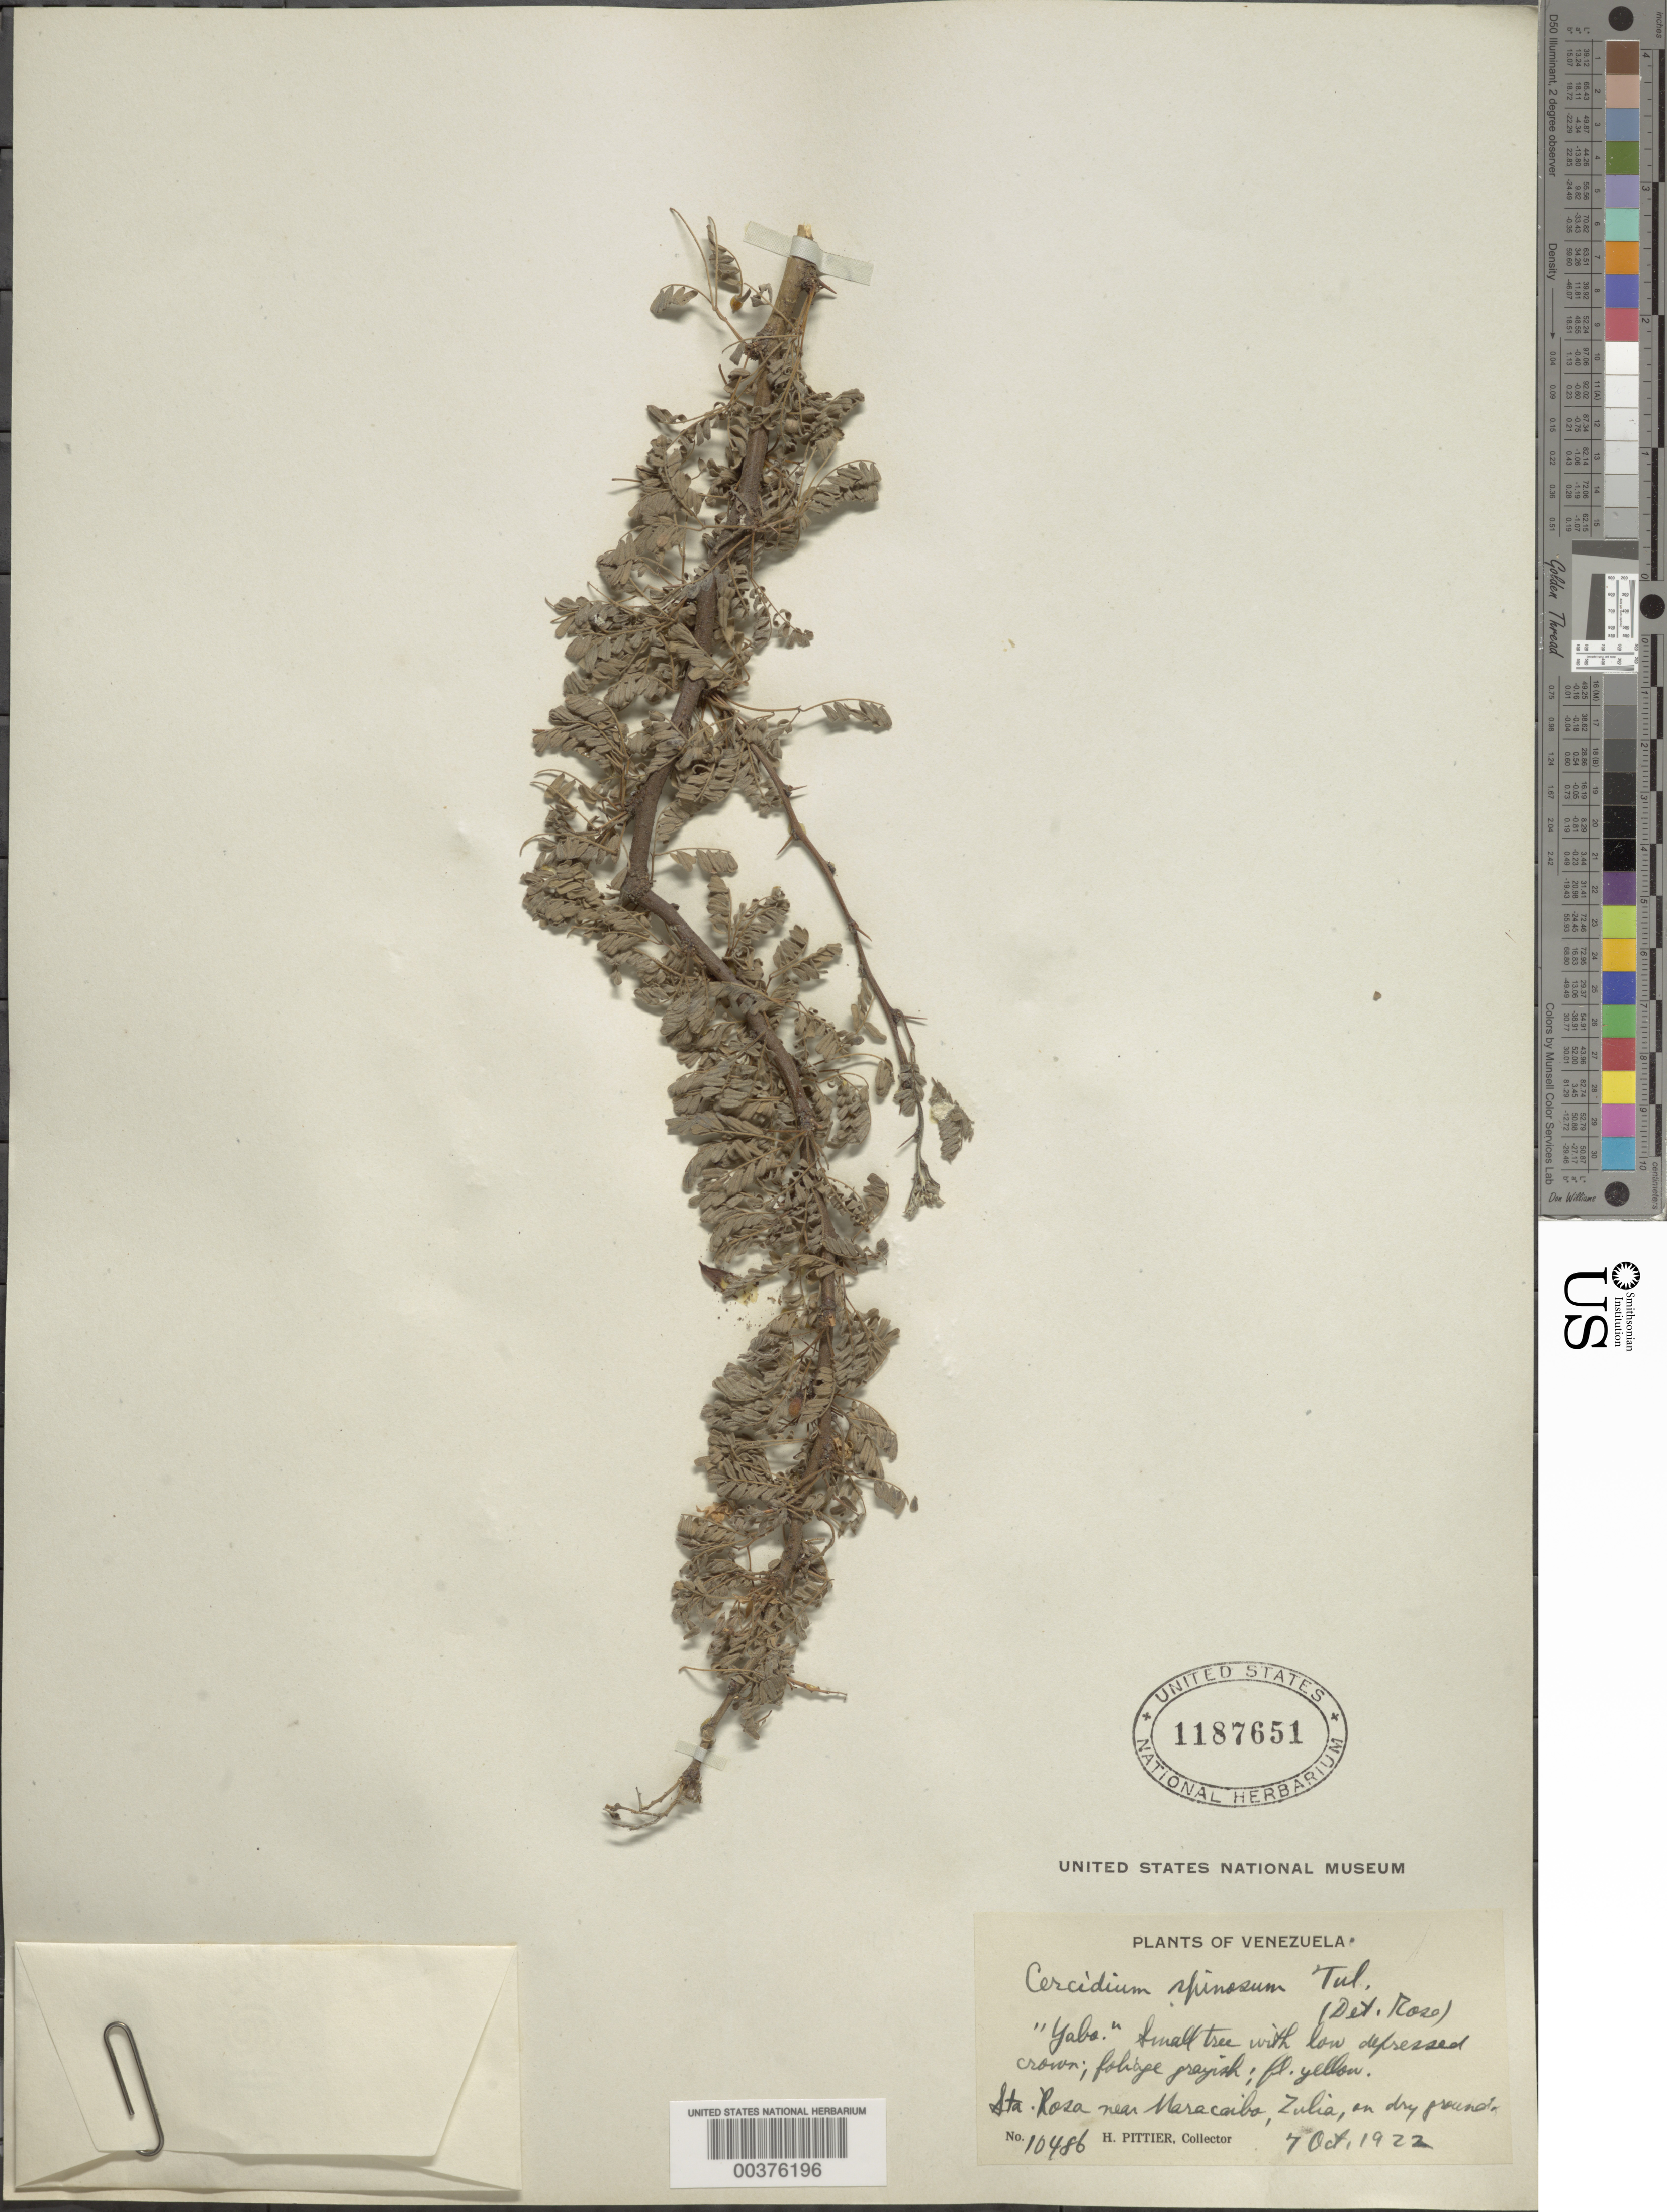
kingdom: Plantae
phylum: Tracheophyta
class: Magnoliopsida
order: Fabales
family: Fabaceae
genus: Parkinsonia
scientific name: Parkinsonia praecox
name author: (Ruiz & Pav.) J.E. Hawkins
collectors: H. F. Pittier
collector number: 10486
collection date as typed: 07 Oct 1922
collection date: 1922-10-07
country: Venezuela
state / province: Zulia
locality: Sta. rosa near maracaibo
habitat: On dry ground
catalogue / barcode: US 1187651